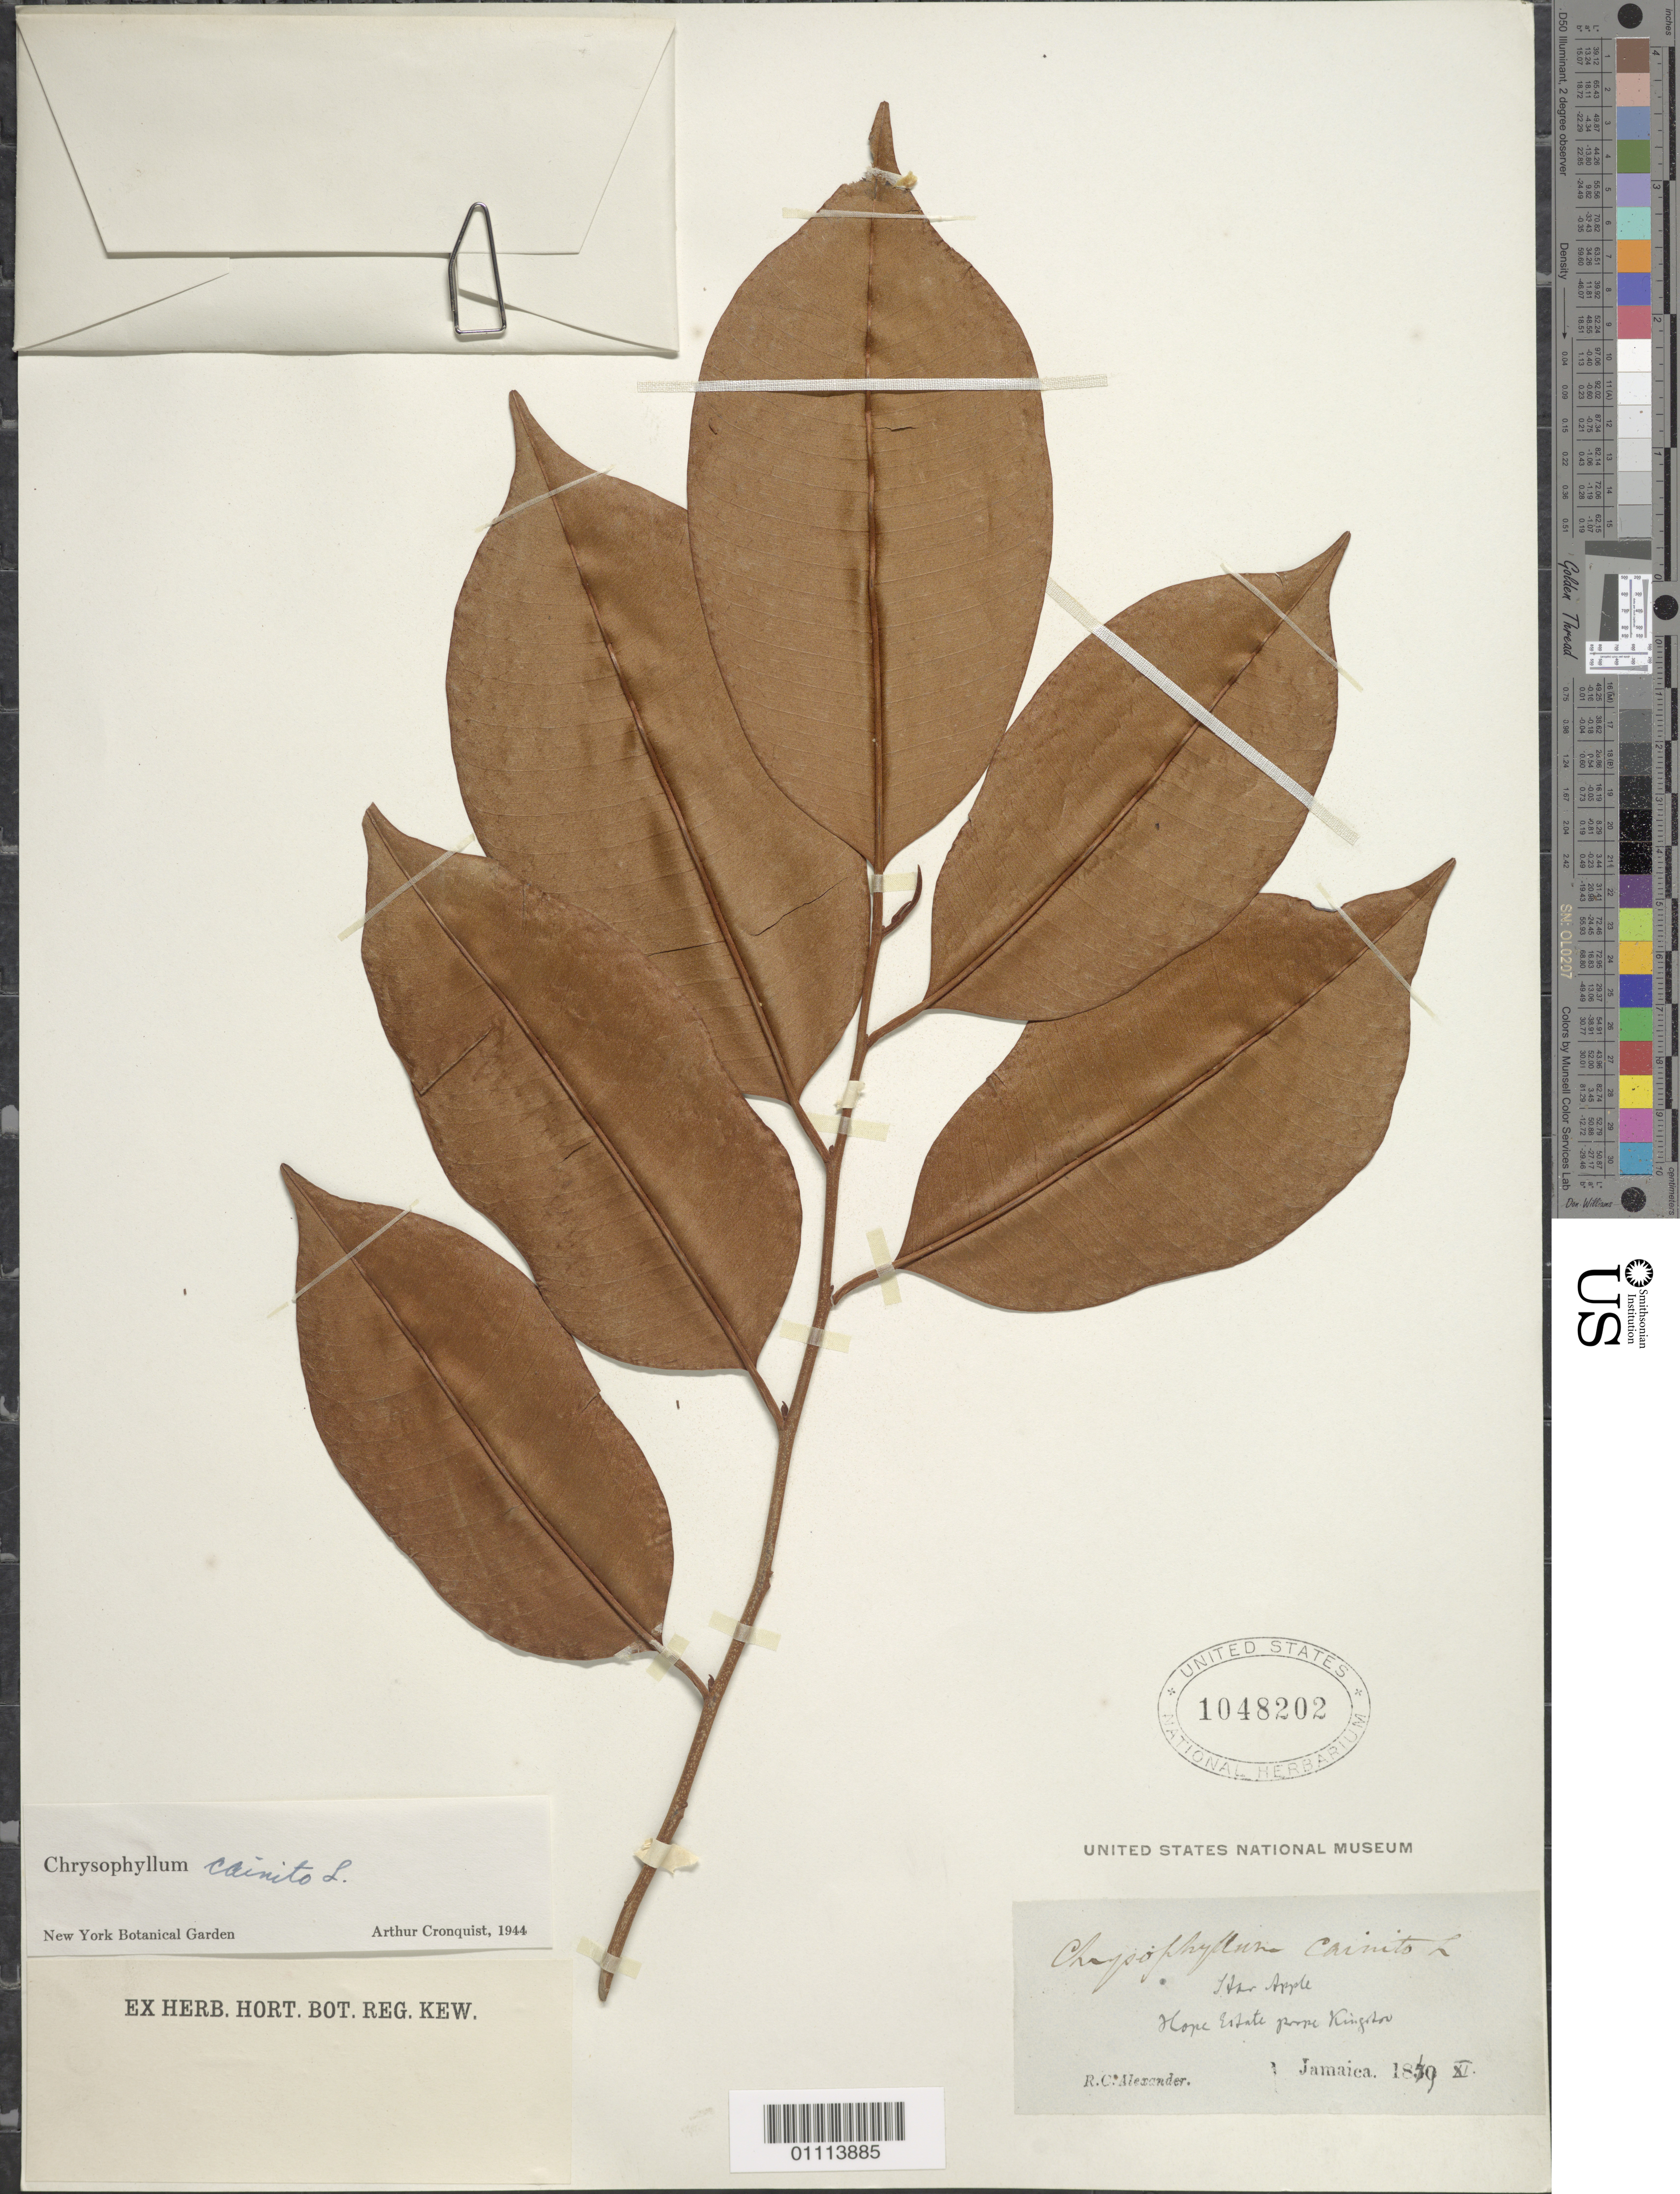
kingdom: Plantae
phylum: Tracheophyta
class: Magnoliopsida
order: Ericales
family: Sapotaceae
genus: Chrysophyllum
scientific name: Chrysophyllum cainito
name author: L.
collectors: R. C. Alexander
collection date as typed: Nov 1849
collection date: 1849-11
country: Jamaica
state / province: Saint Andrew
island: Jamaica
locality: Hope Estate prope Kingston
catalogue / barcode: US 1048202